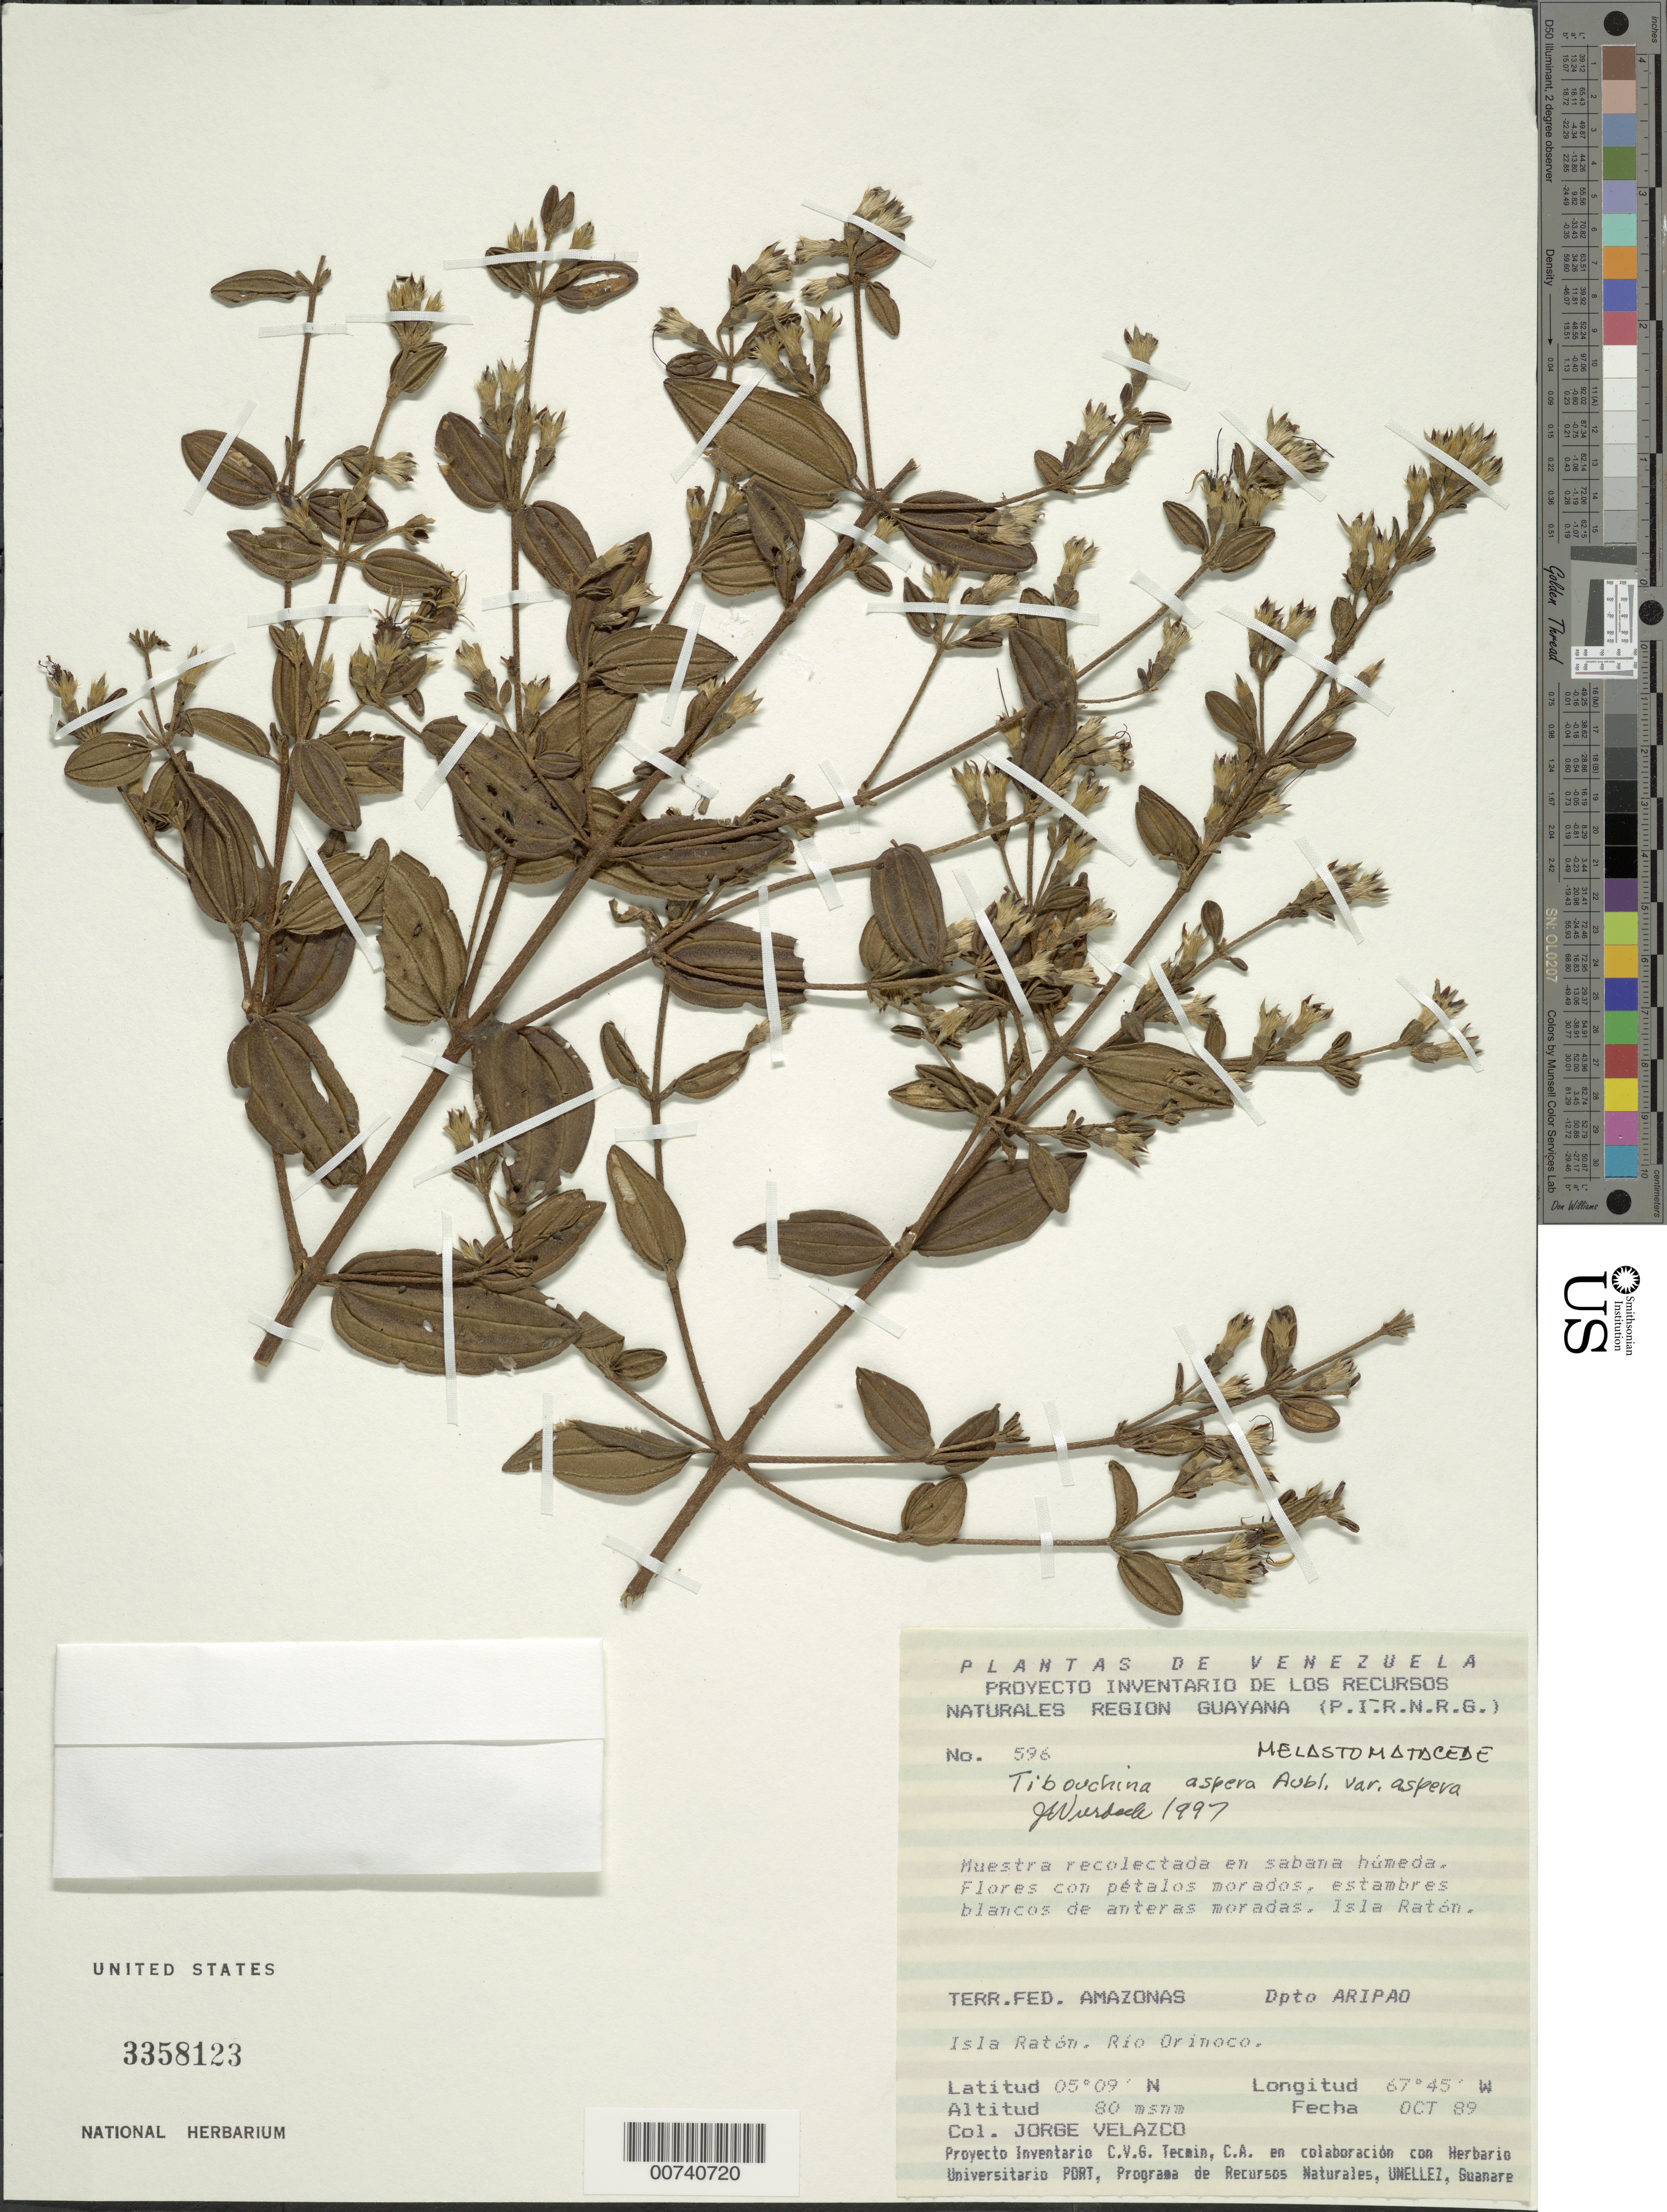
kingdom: Plantae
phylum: Tracheophyta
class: Magnoliopsida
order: Myrtales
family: Melastomataceae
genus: Tibouchina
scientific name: Tibouchina aspera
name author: Aubl.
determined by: Wurdack, John J., (US), US (UNITED STATES)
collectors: J. Velazco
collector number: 596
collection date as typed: Oct-89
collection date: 1989-10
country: Venezuela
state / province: Amazonas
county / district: Autana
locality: Isla Ratón, Río Orinoco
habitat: Wet savanna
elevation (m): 80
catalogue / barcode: US 3358123